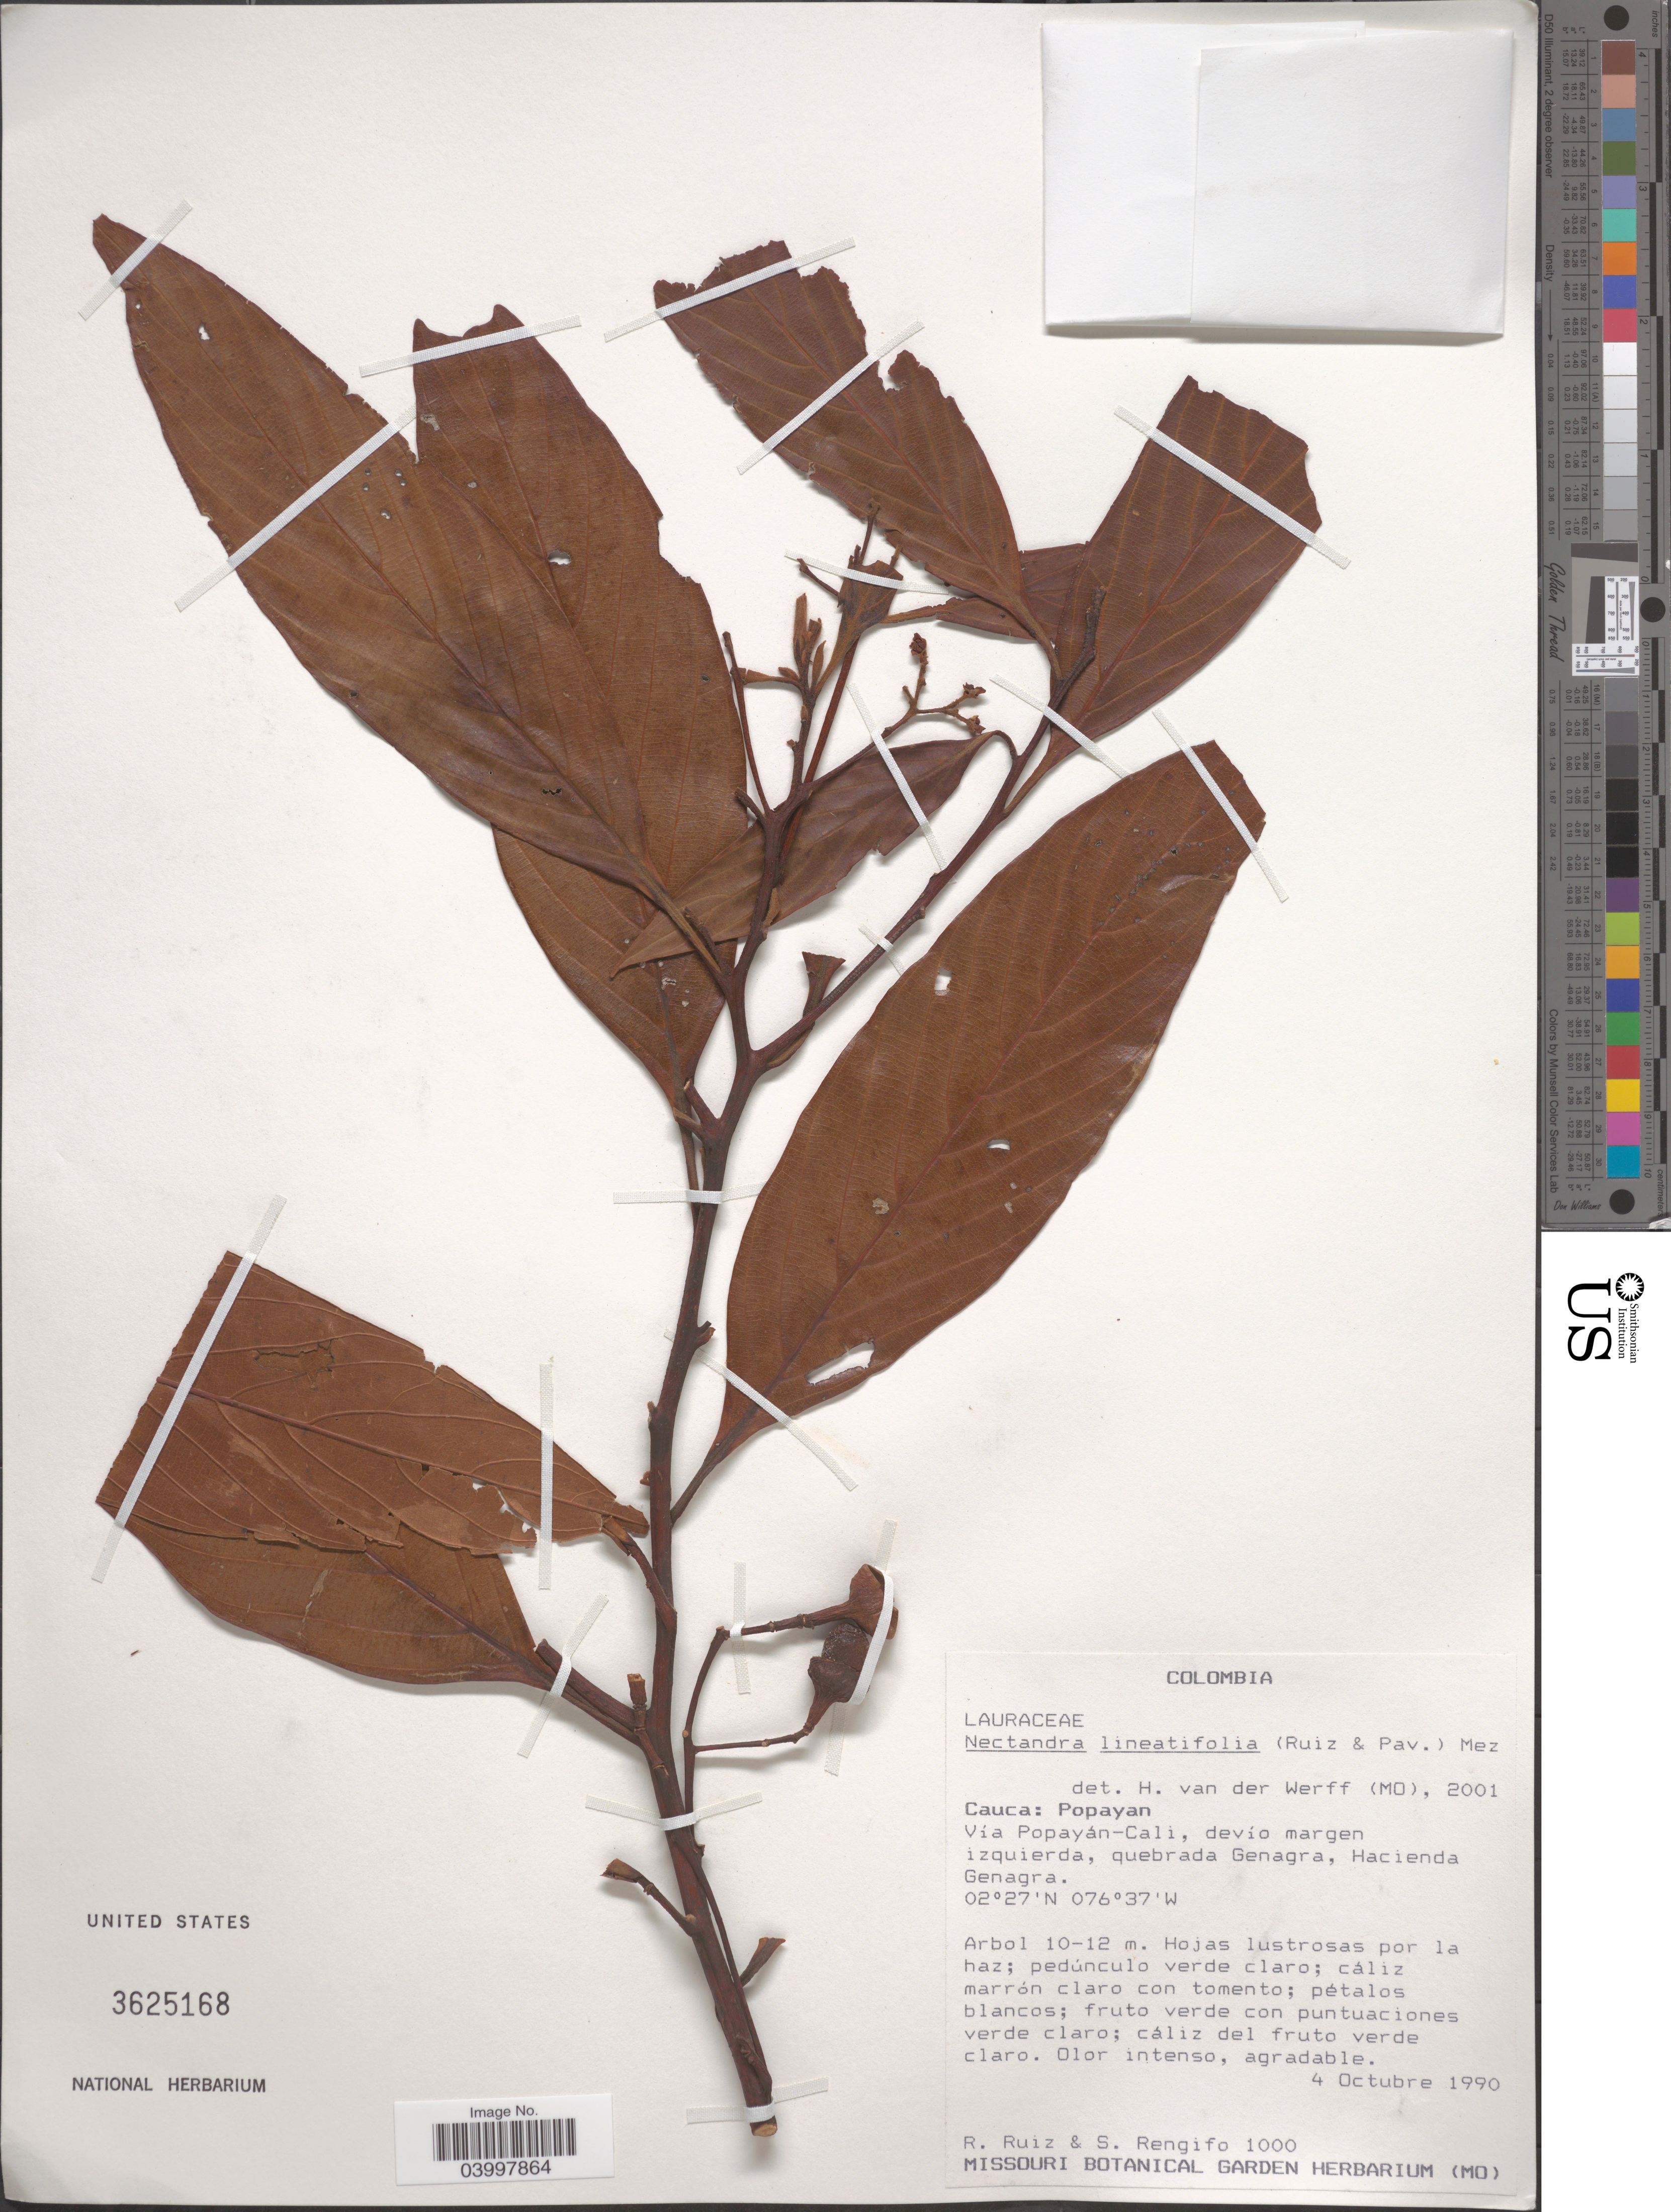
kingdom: Plantae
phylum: Tracheophyta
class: Magnoliopsida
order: Laurales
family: Lauraceae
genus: Nectandra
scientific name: Nectandra lineatifolia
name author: Mez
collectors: R. Ruiz & S. Rengifo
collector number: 1000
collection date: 1990-10-04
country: Colombia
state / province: Cauca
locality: Popayan. Vía Popayán-Cali, devío margen izquierda, quebrada Genagra, Hacienda Genagra.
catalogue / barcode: US 3625168